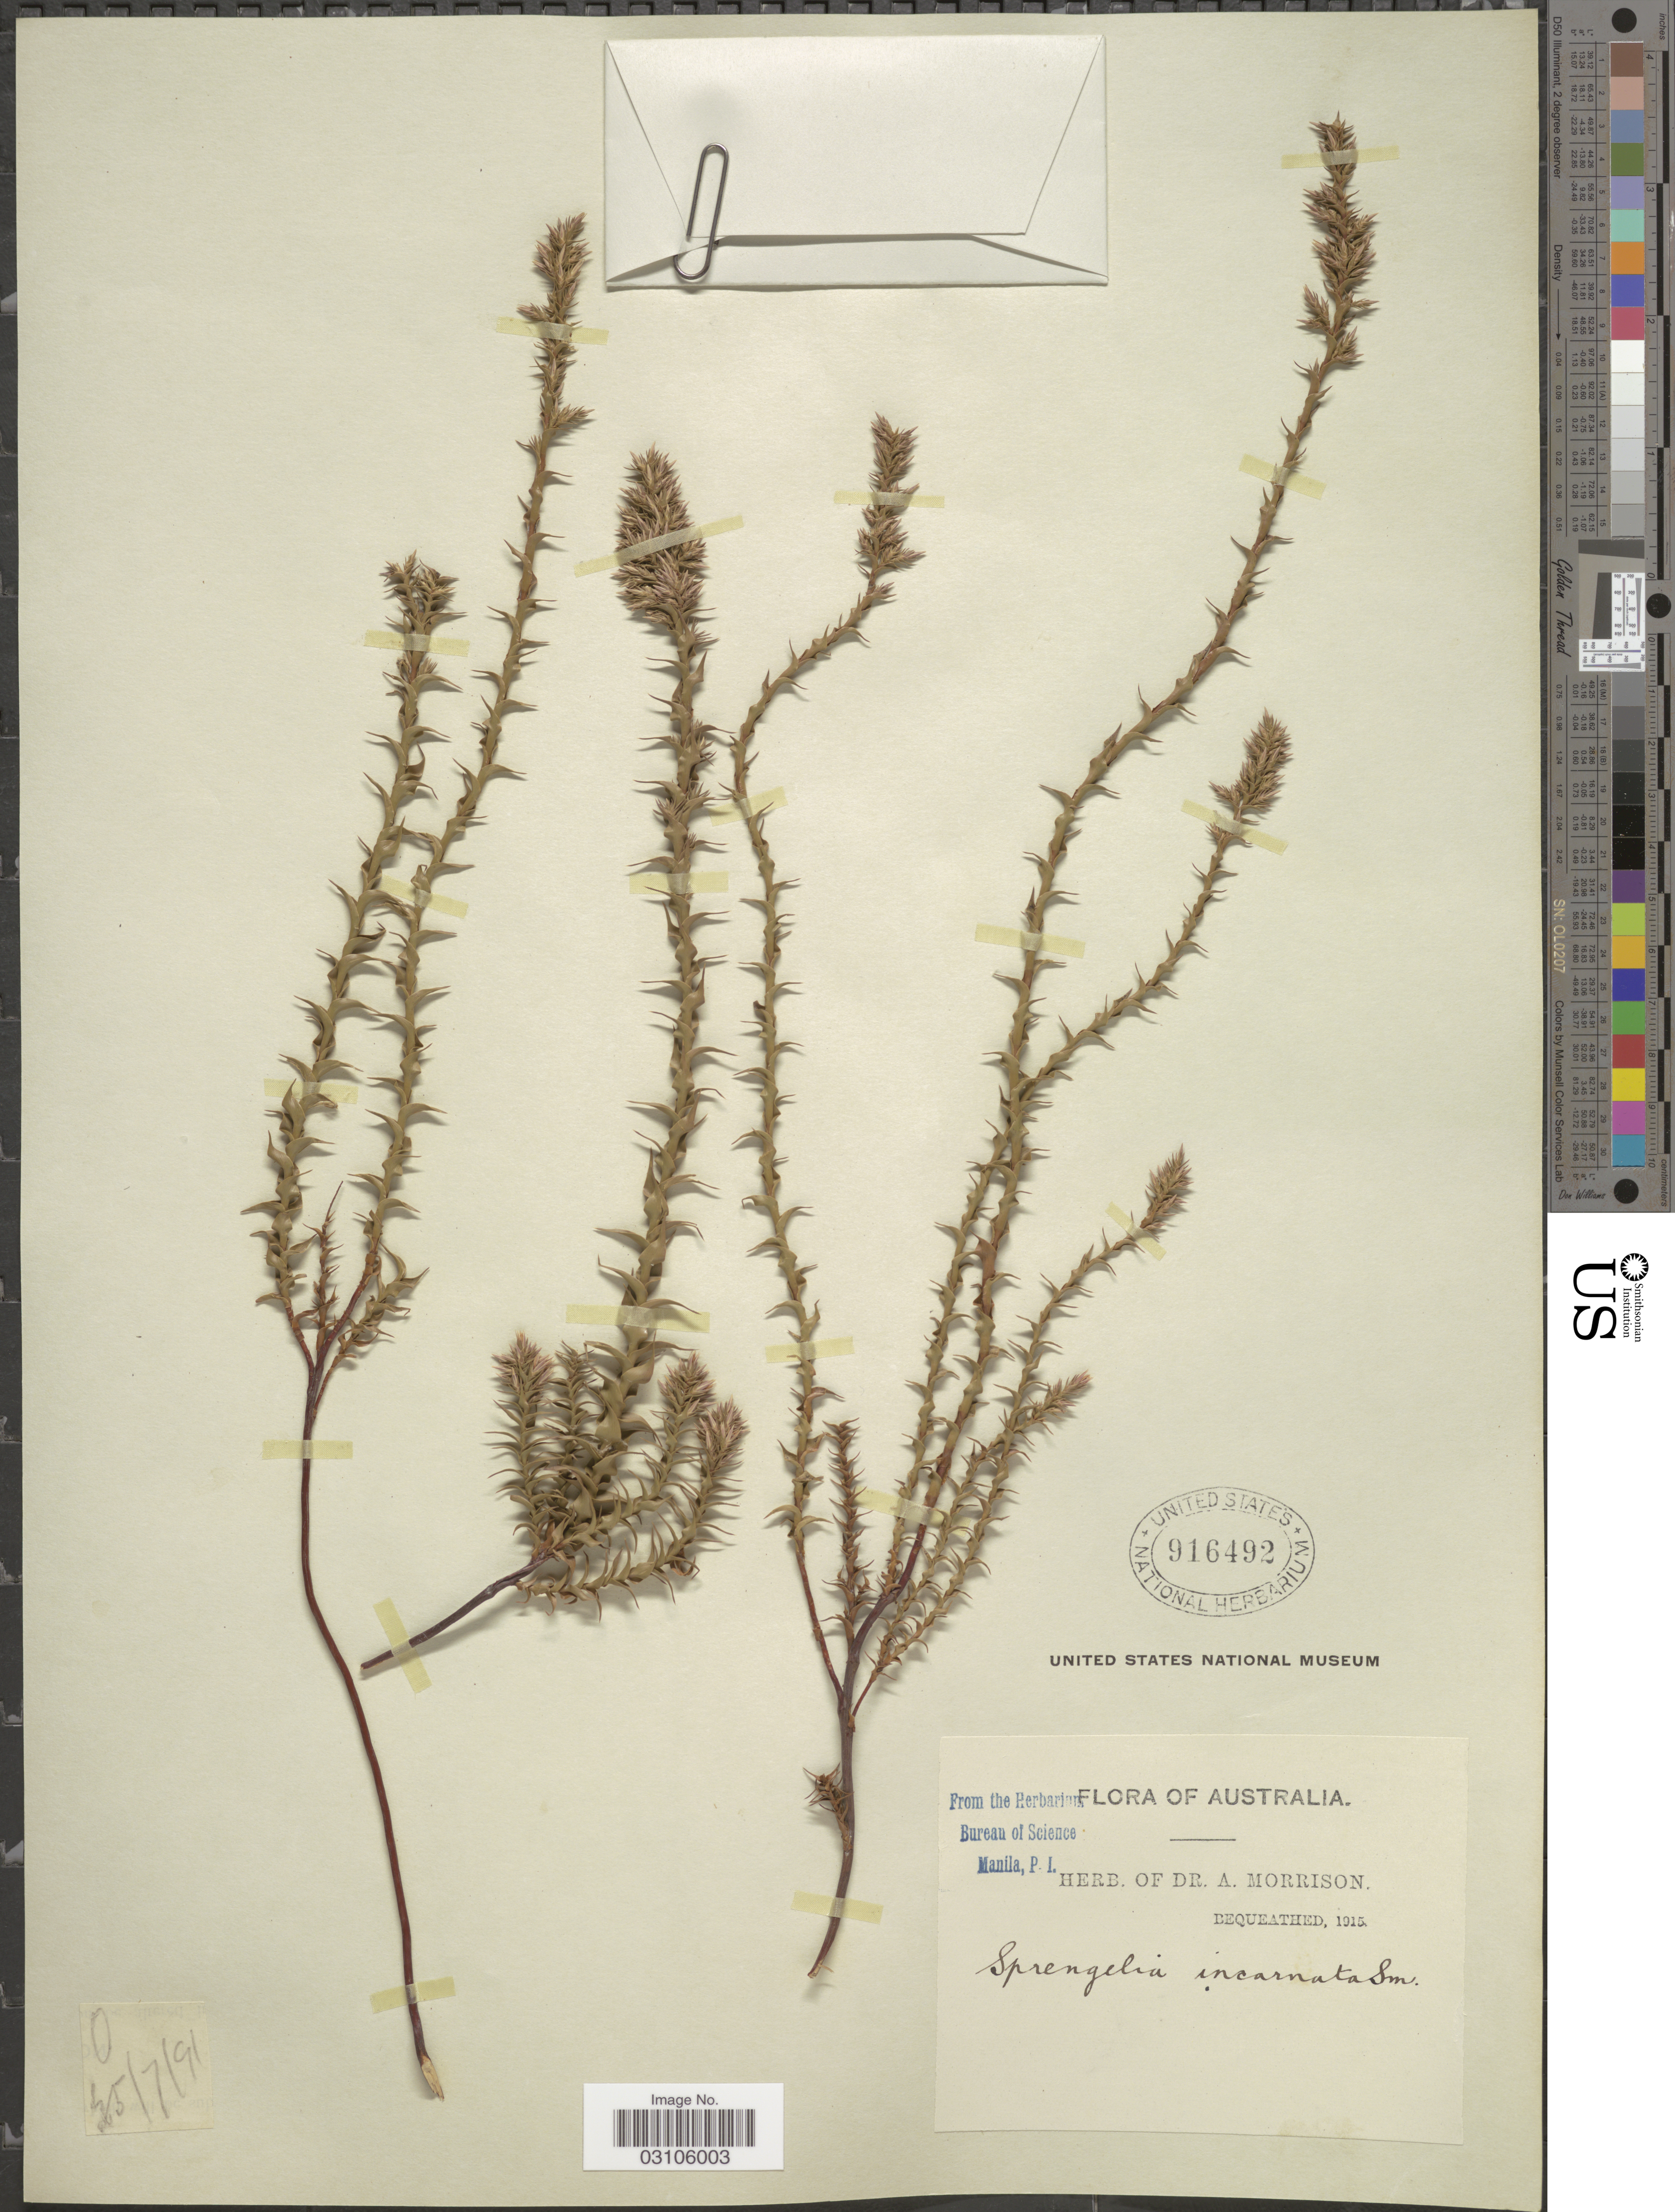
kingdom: Plantae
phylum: Tracheophyta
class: Magnoliopsida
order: Ericales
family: Ericaceae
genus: Sprengelia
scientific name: Sprengelia incarnata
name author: L.S. Sm.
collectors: ex herb. Dr. A. Morrison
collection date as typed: Transcribed d/m/y: 25/7/91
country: Australia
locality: O.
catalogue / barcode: US 916492